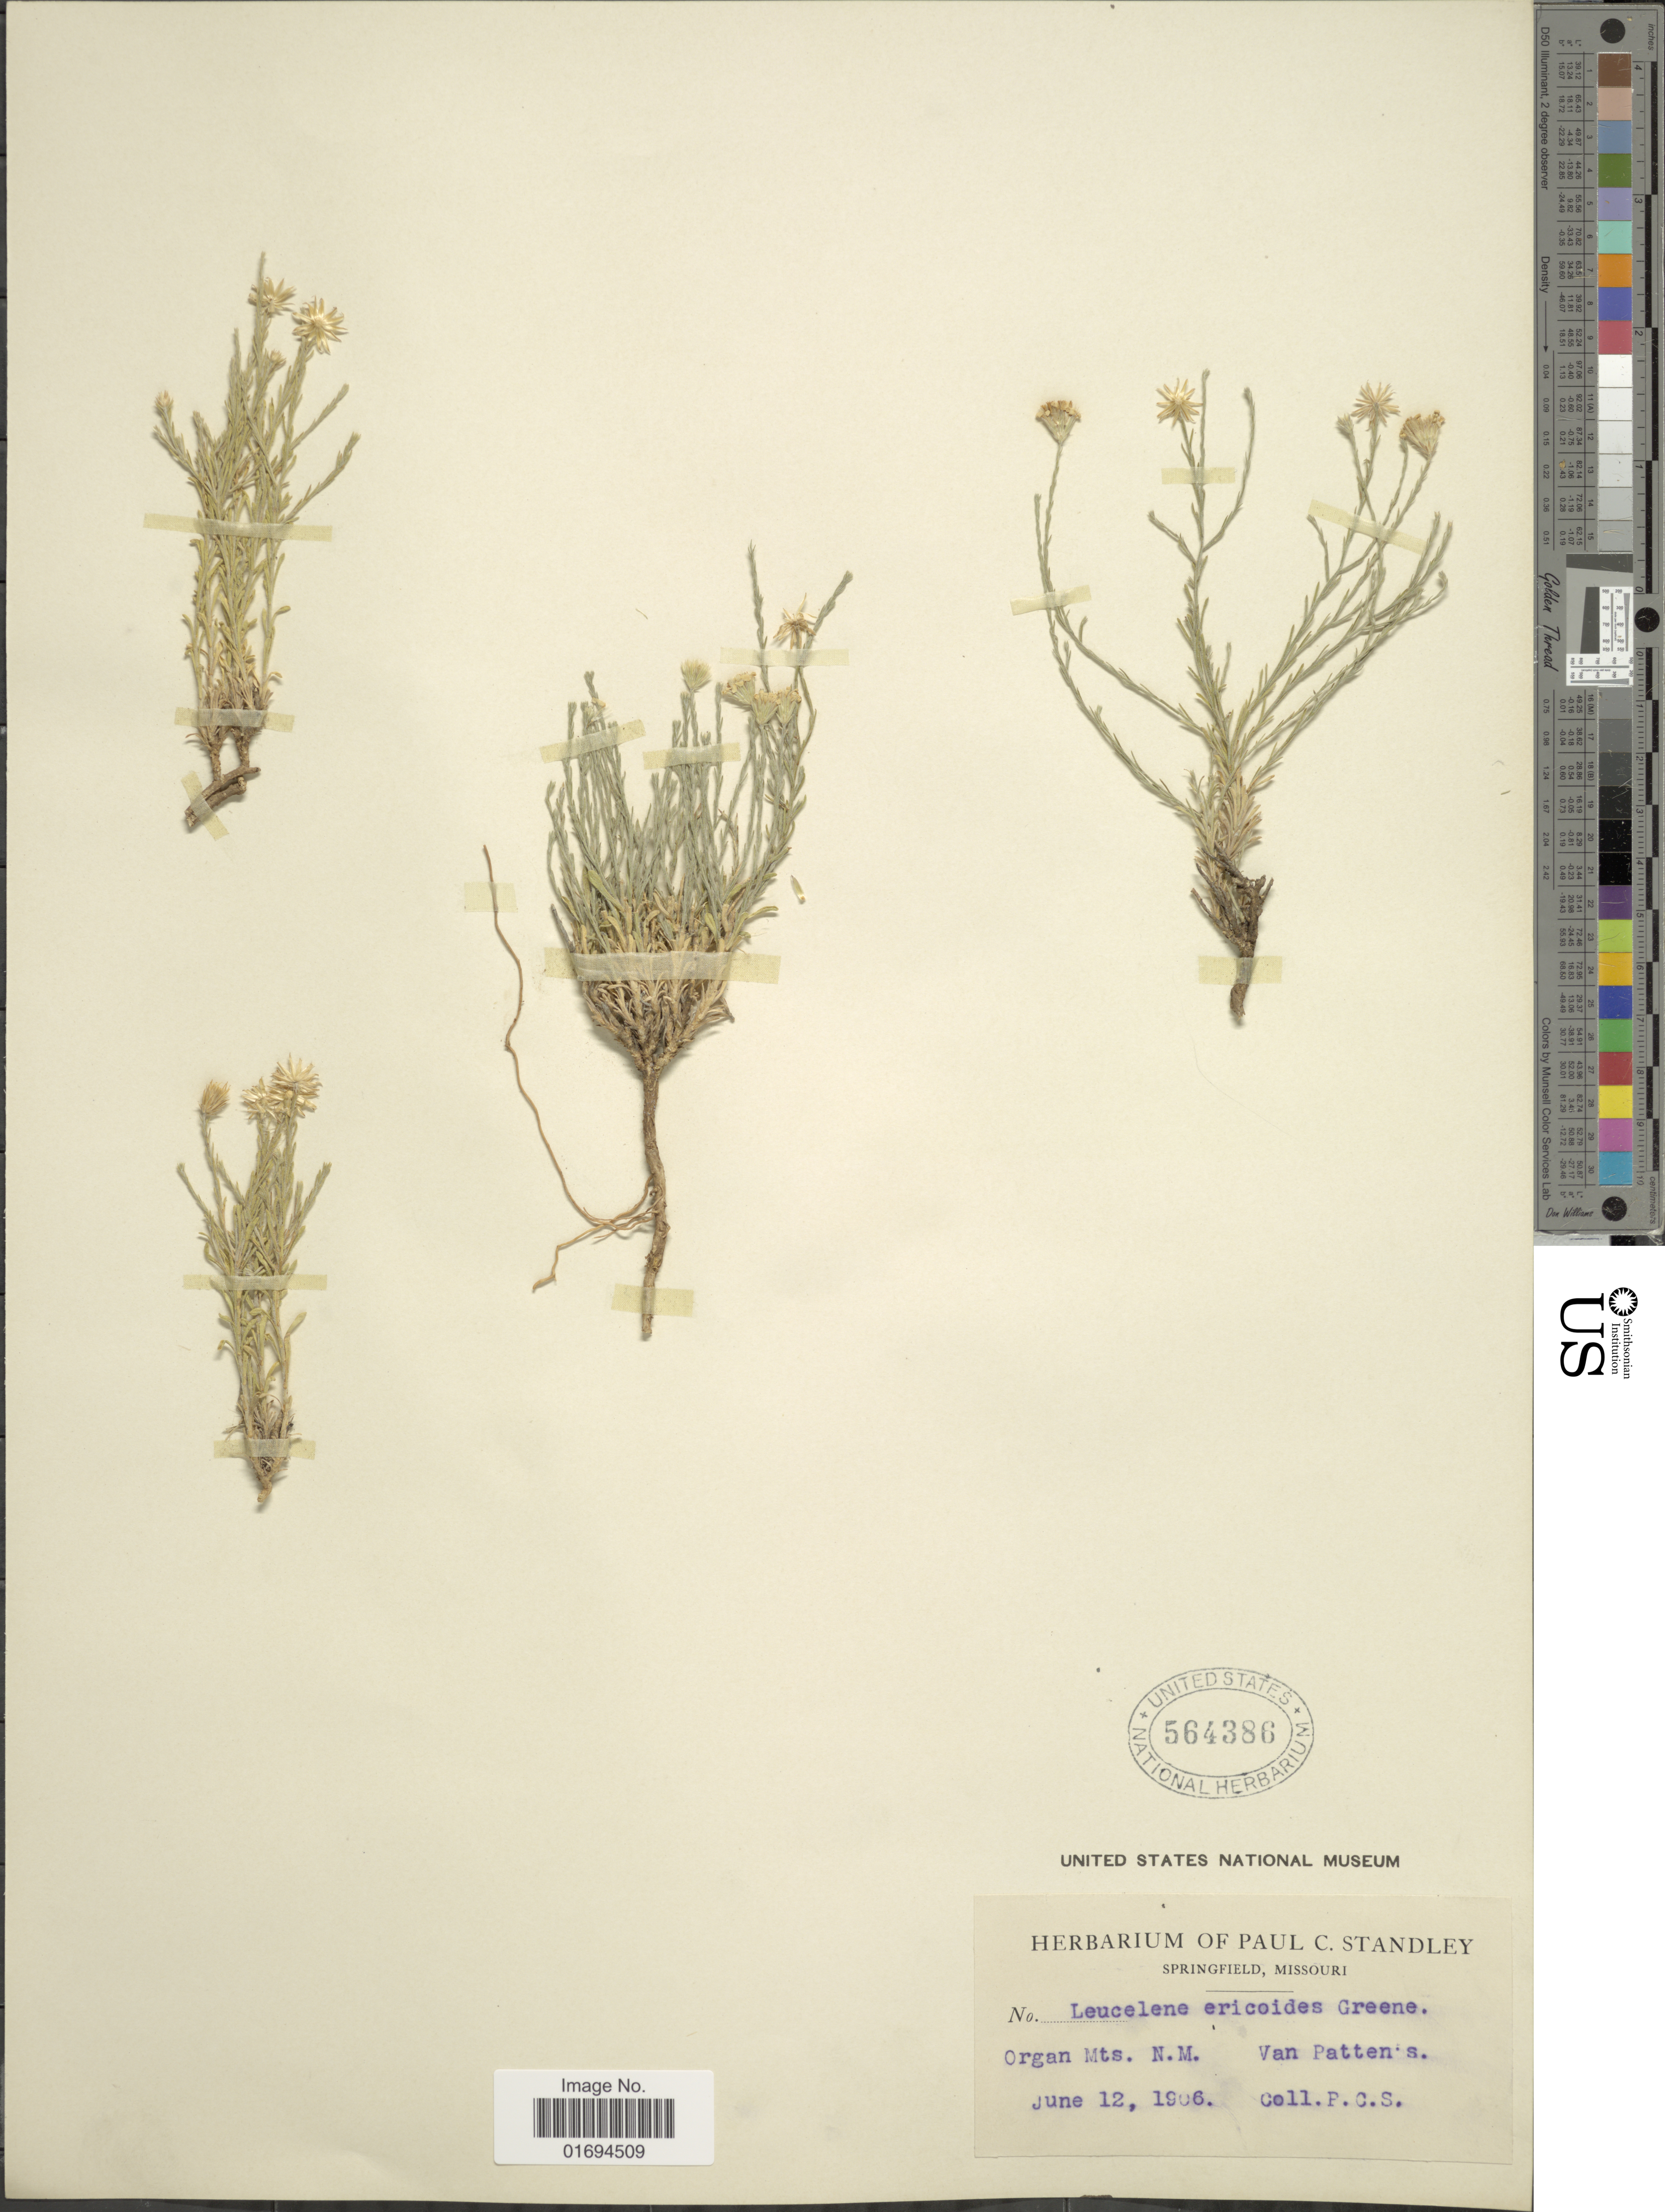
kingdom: Plantae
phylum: Tracheophyta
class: Magnoliopsida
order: Asterales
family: Asteraceae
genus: Chaetopappa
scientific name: Chaetopappa ericoides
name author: (Torr.) G.L. Nesom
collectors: P. C. Standley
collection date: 1906-06-12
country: United States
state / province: New Mexico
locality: Organ Mts. N. M., Van Patten's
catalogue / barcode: US 564386